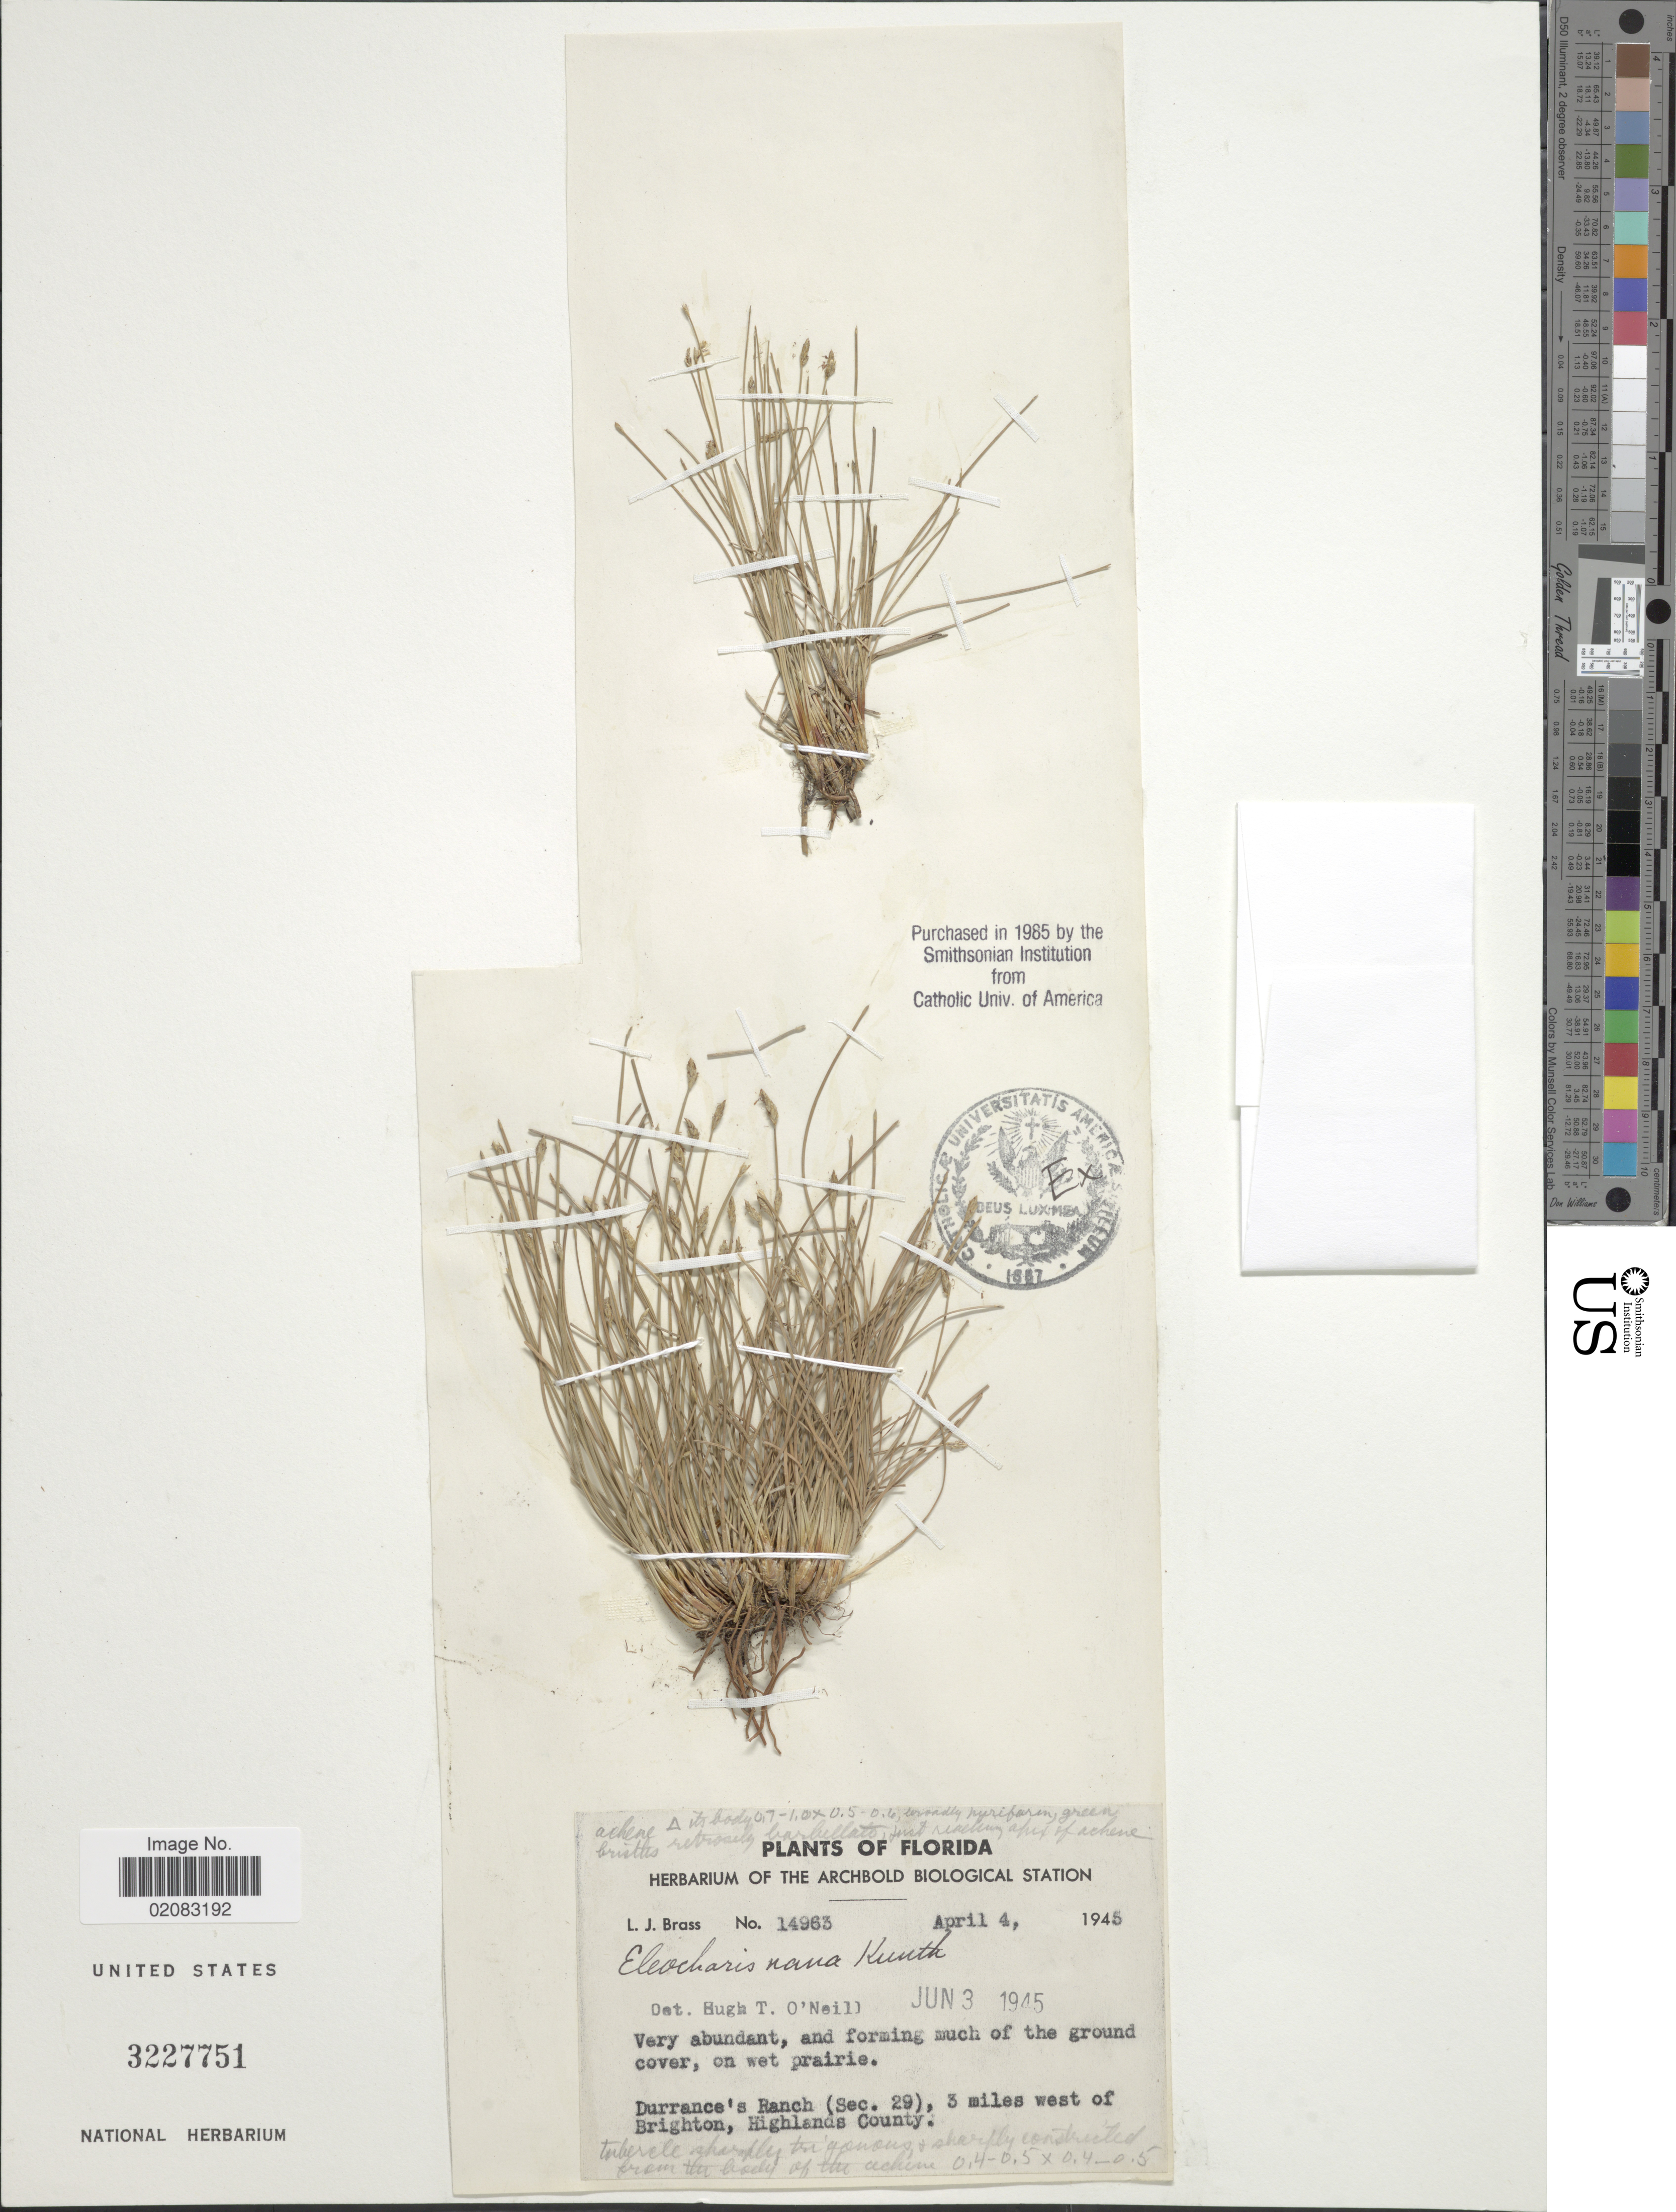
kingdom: Plantae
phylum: Tracheophyta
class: Liliopsida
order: Poales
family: Cyperaceae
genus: Eleocharis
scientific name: Eleocharis nana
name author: Kunth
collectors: L. J. Brass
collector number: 14963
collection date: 1945-04-04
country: United States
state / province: Florida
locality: Durrance's Rancg (Sec. 29), 3 miles west of Brighton, Highlands County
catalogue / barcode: US 3227751